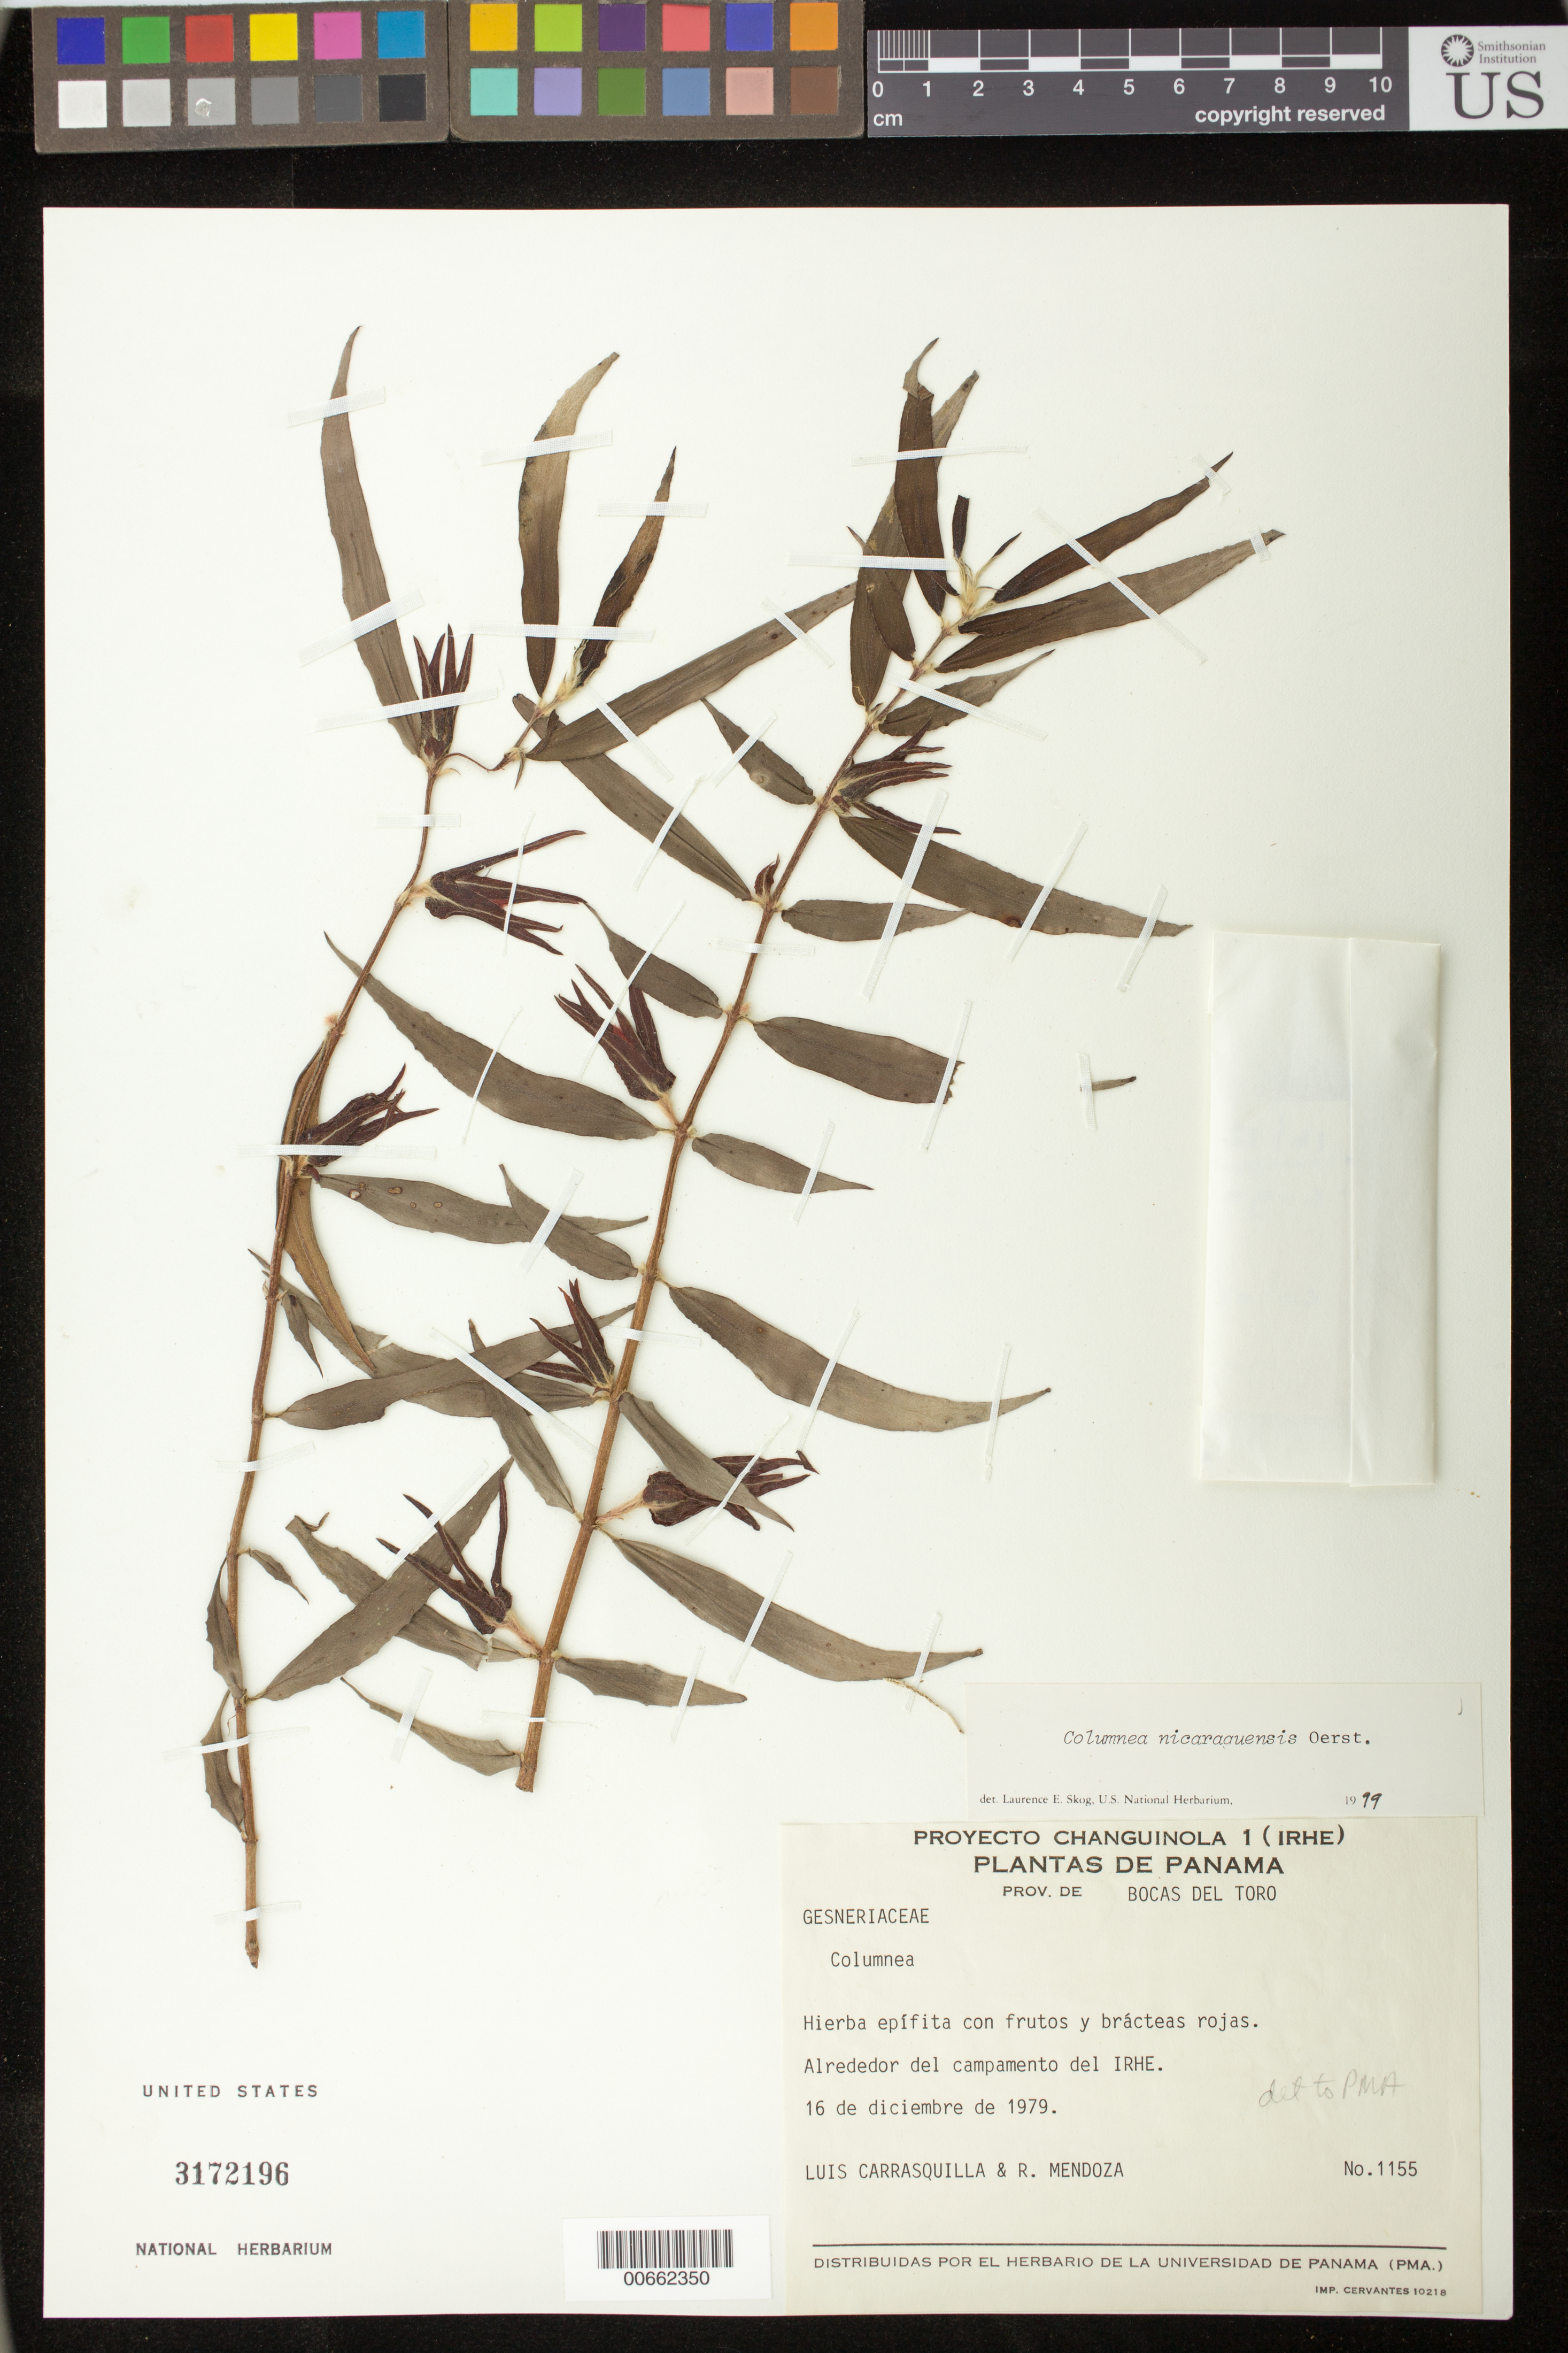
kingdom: Plantae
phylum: Tracheophyta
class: Magnoliopsida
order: Lamiales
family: Gesneriaceae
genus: Columnea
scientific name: Columnea nicaraguensis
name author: Oerst.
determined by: Skog, Laurence E.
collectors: L. Carrasquilla & R. Mendoza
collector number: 1155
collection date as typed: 16 Dec 1979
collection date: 1979-12-16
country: Panama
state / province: Bocas del Toro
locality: Alrededor del campamento del IRHE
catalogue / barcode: US 3172196